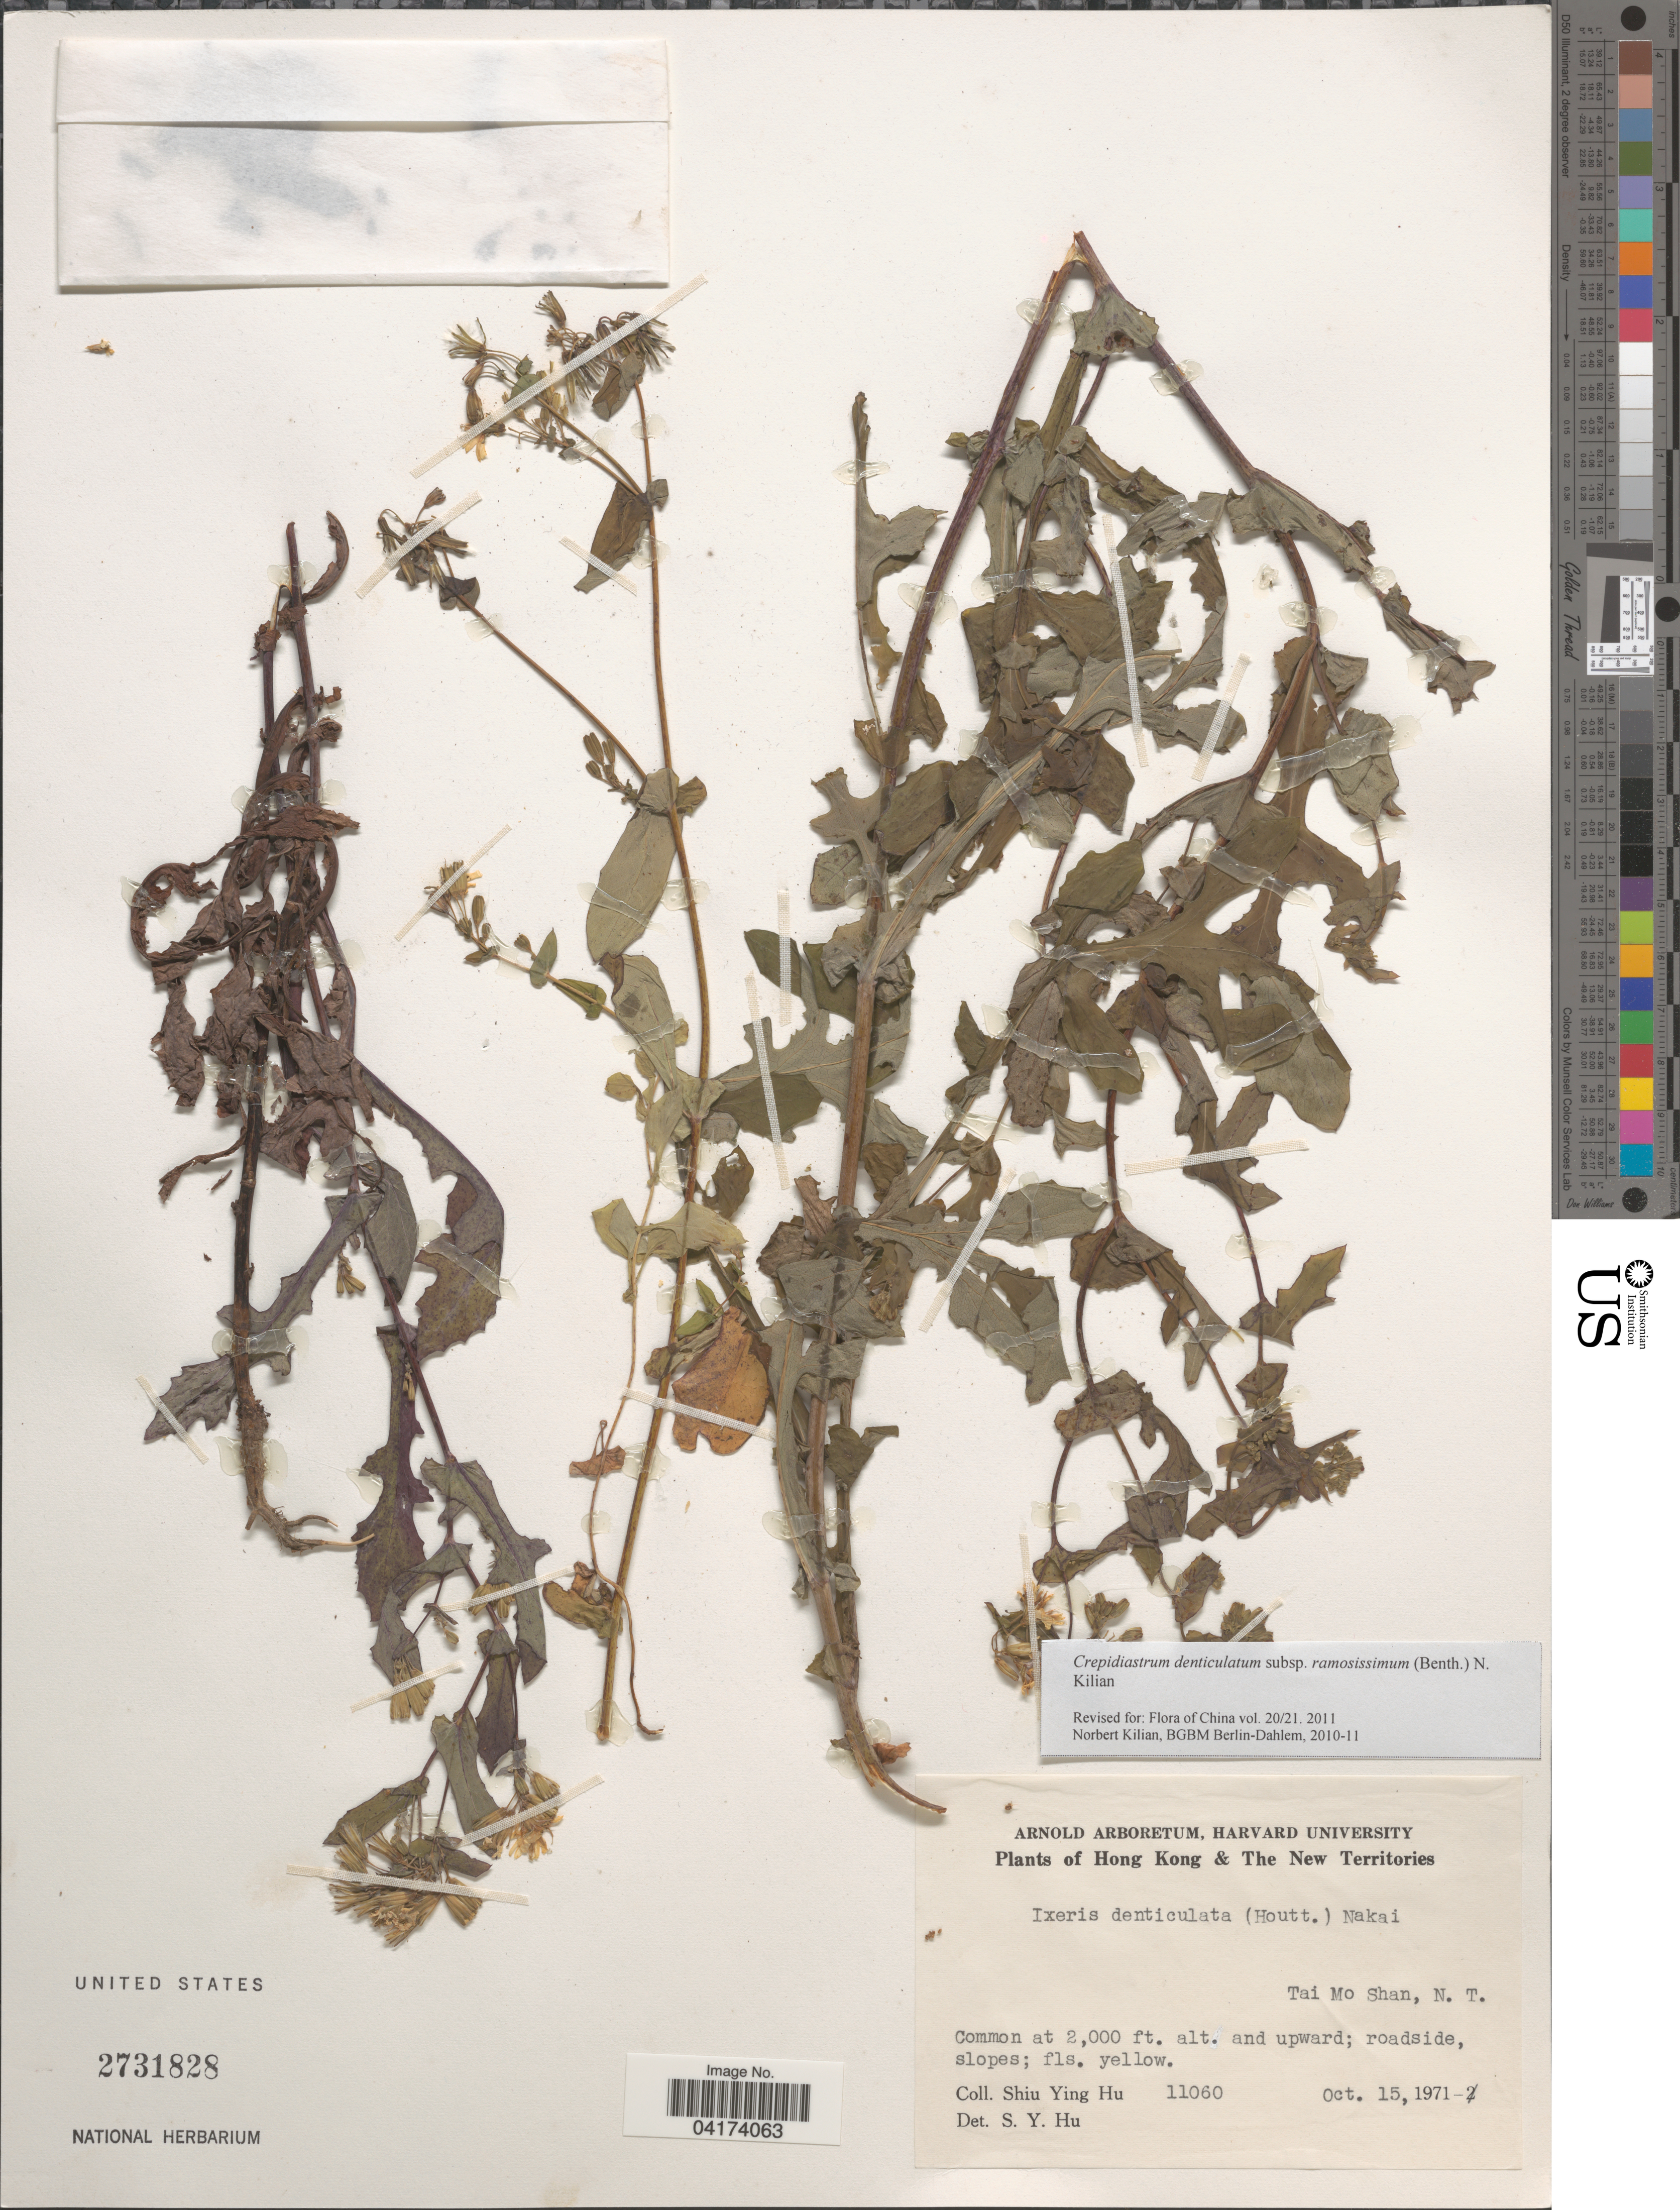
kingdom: Plantae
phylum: Tracheophyta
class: Magnoliopsida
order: Asterales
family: Asteraceae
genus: Crepidiastrum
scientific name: Crepidiastrum denticulatum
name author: (Houtt.) Pak & Kawano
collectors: S. Y. Hu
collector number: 11060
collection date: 1971-10-15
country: China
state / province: Hong Kong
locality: Hong Kong & The New Territories. Roadside, slopes. Tai Mo Shan, N. T.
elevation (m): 610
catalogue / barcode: US 2731828